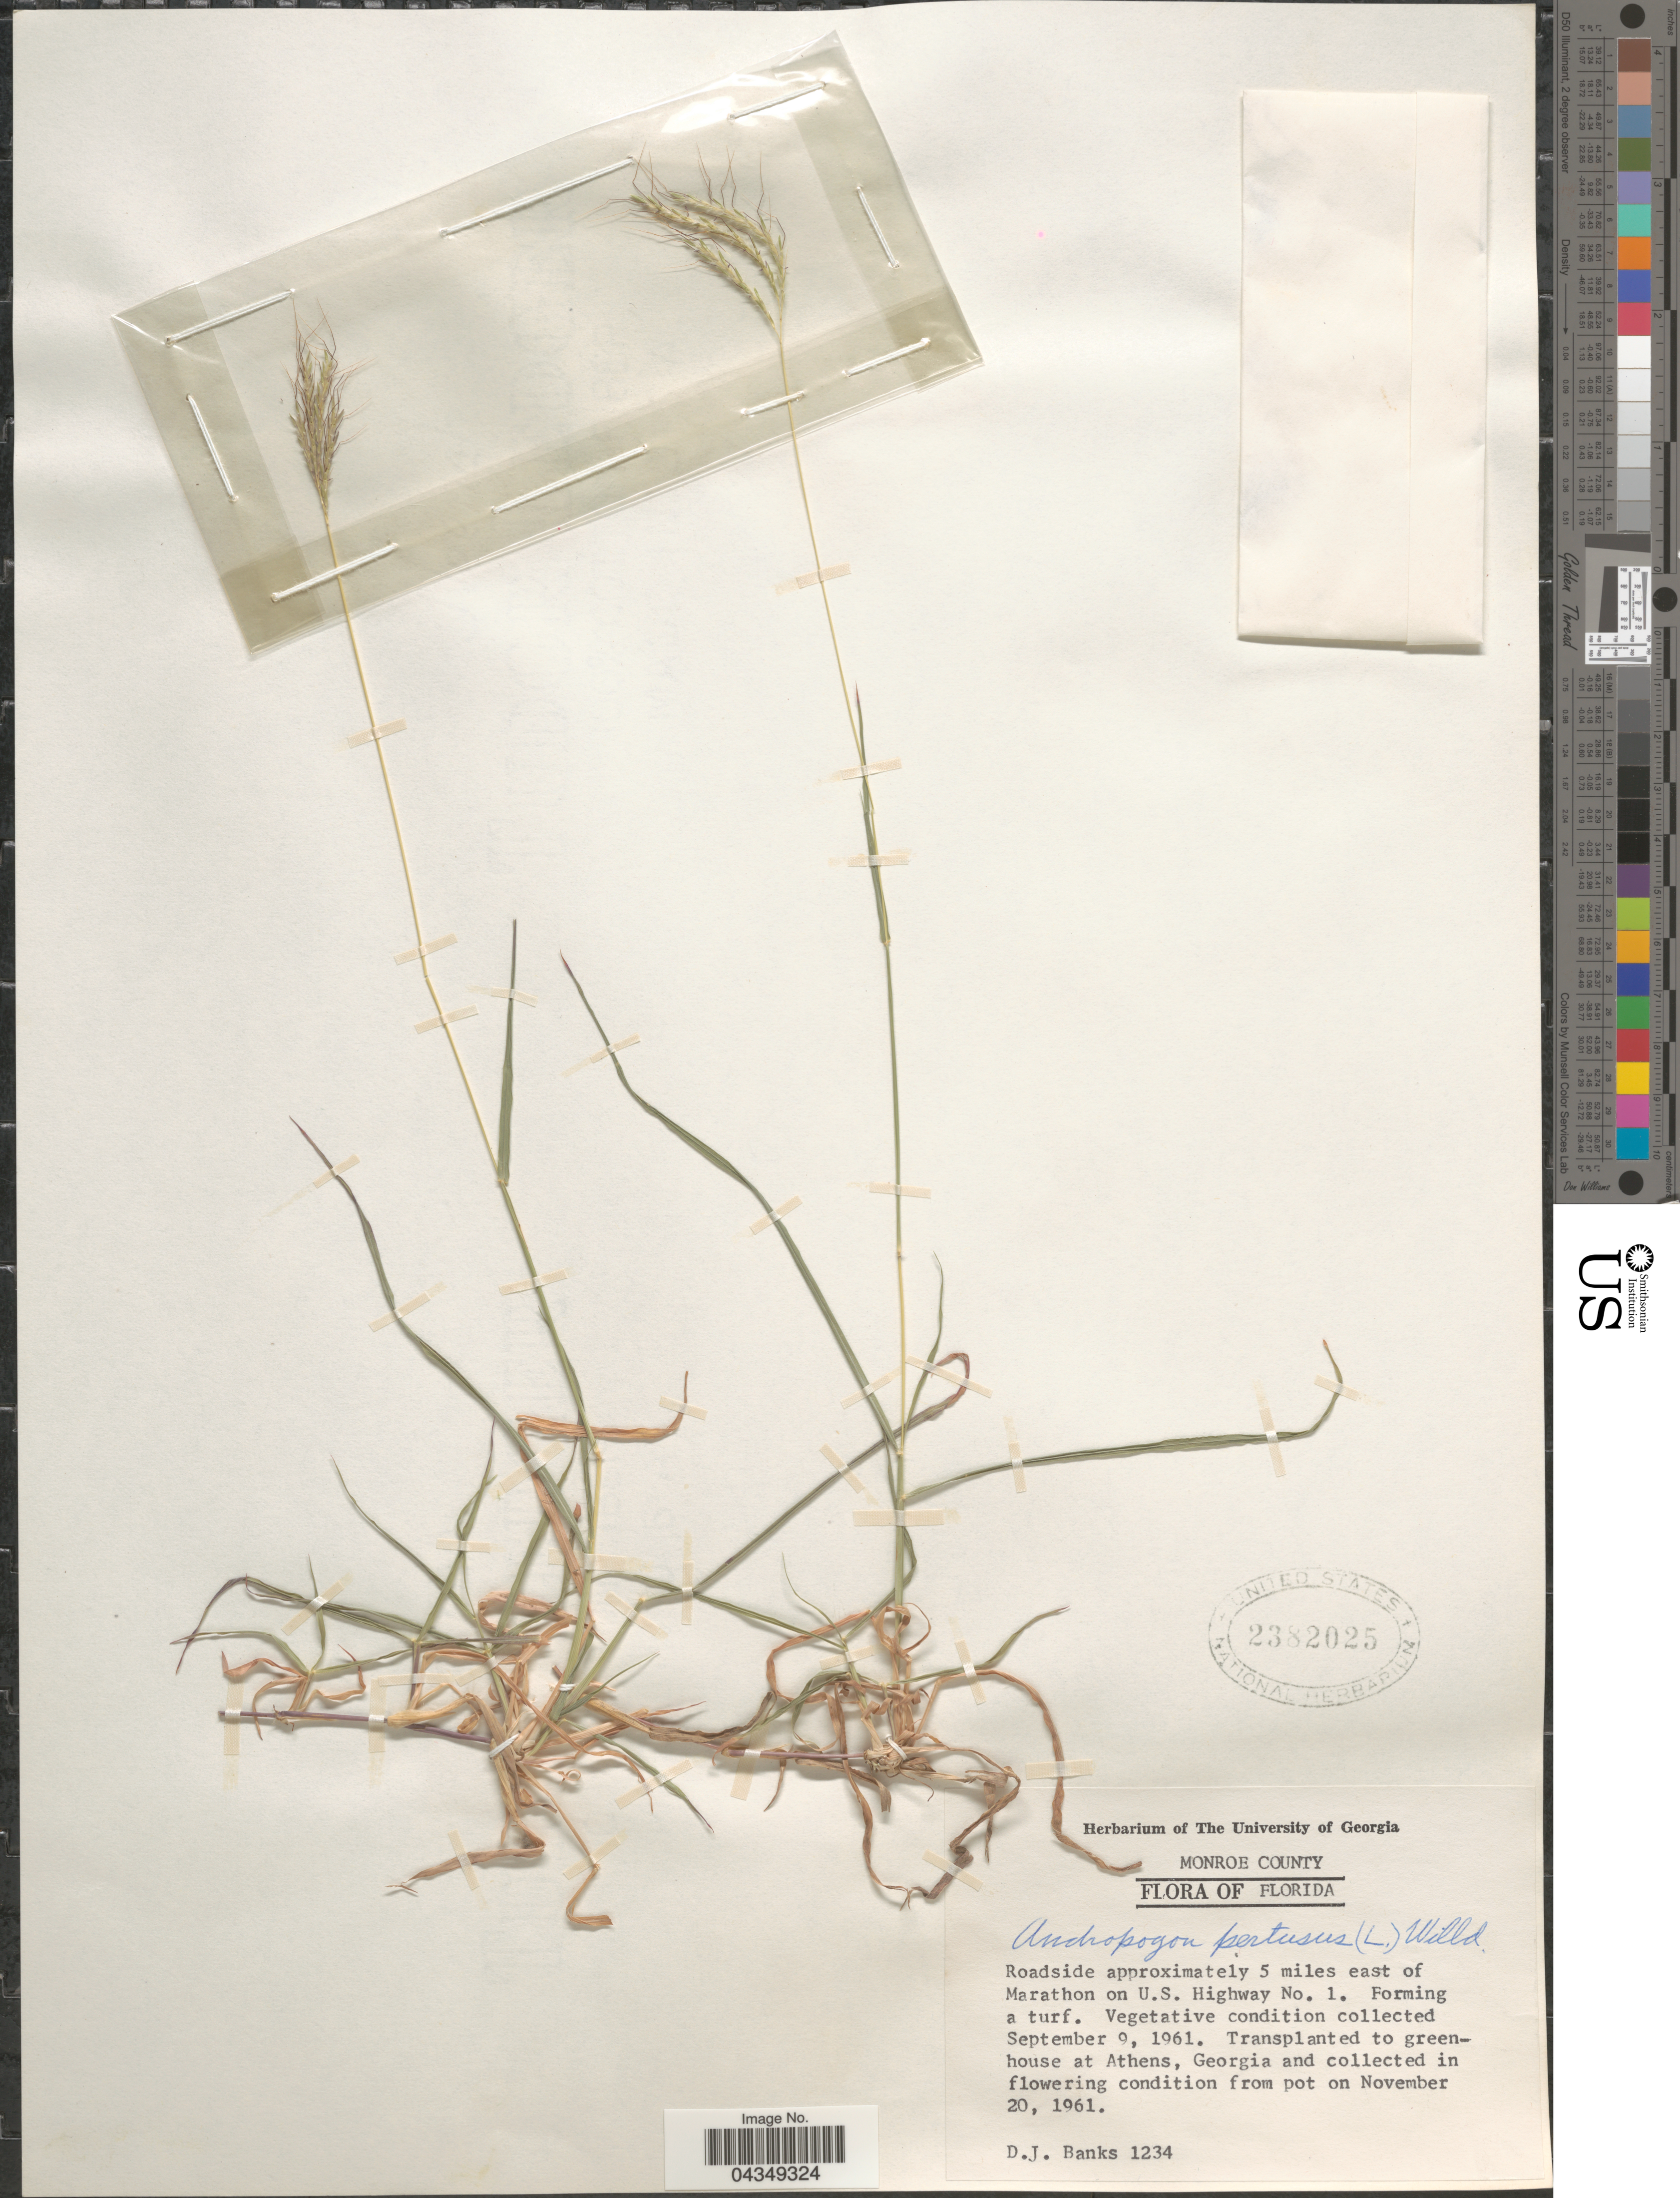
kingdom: Plantae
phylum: Tracheophyta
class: Liliopsida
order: Poales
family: Poaceae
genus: Bothriochloa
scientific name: Bothriochloa pertusa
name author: (L.) A. Camus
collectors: D. J. Banks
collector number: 1234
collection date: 1961-11-20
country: United States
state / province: Georgia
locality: At greenhouse at Athens.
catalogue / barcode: US 2382025